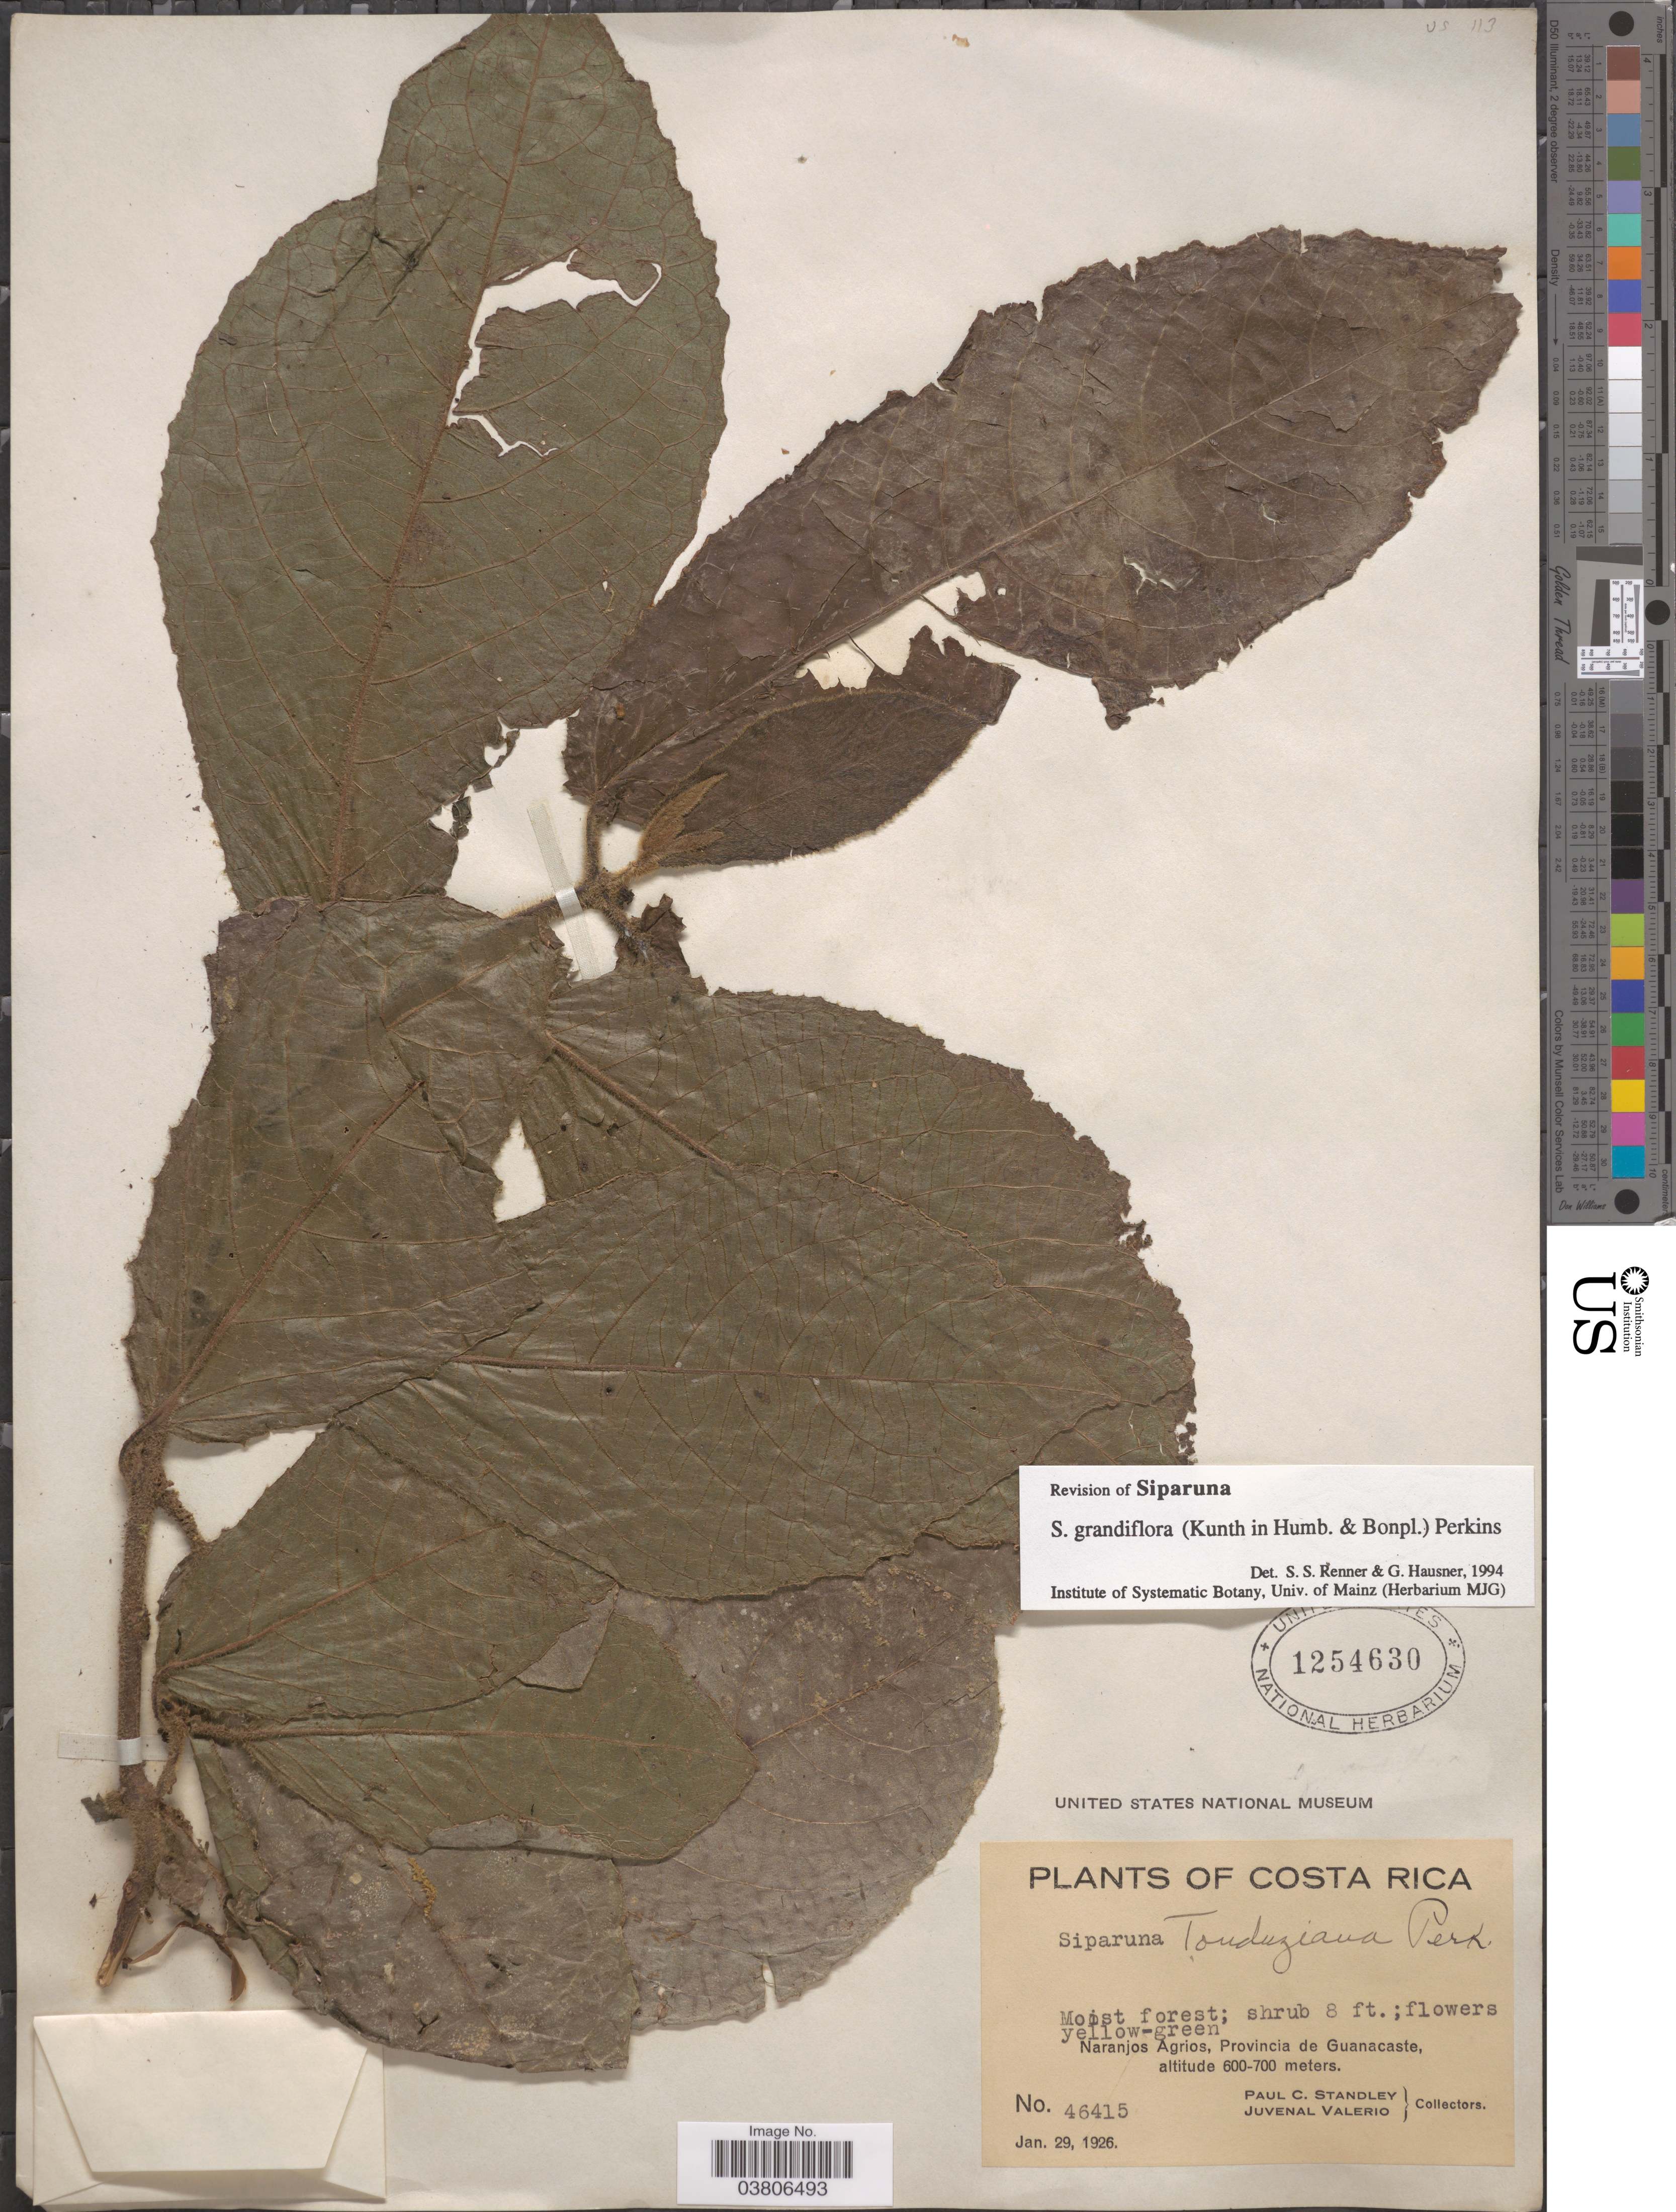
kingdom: Plantae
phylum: Tracheophyta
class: Magnoliopsida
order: Laurales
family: Siparunaceae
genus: Siparuna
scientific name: Siparuna grandiflora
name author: (Kunth) A. DC.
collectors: P. C. Standley & J. Valerio R.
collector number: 46415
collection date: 1926-01-29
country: Costa Rica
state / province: Guanacaste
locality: Naranjos Agrios.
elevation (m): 600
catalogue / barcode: US 1254630